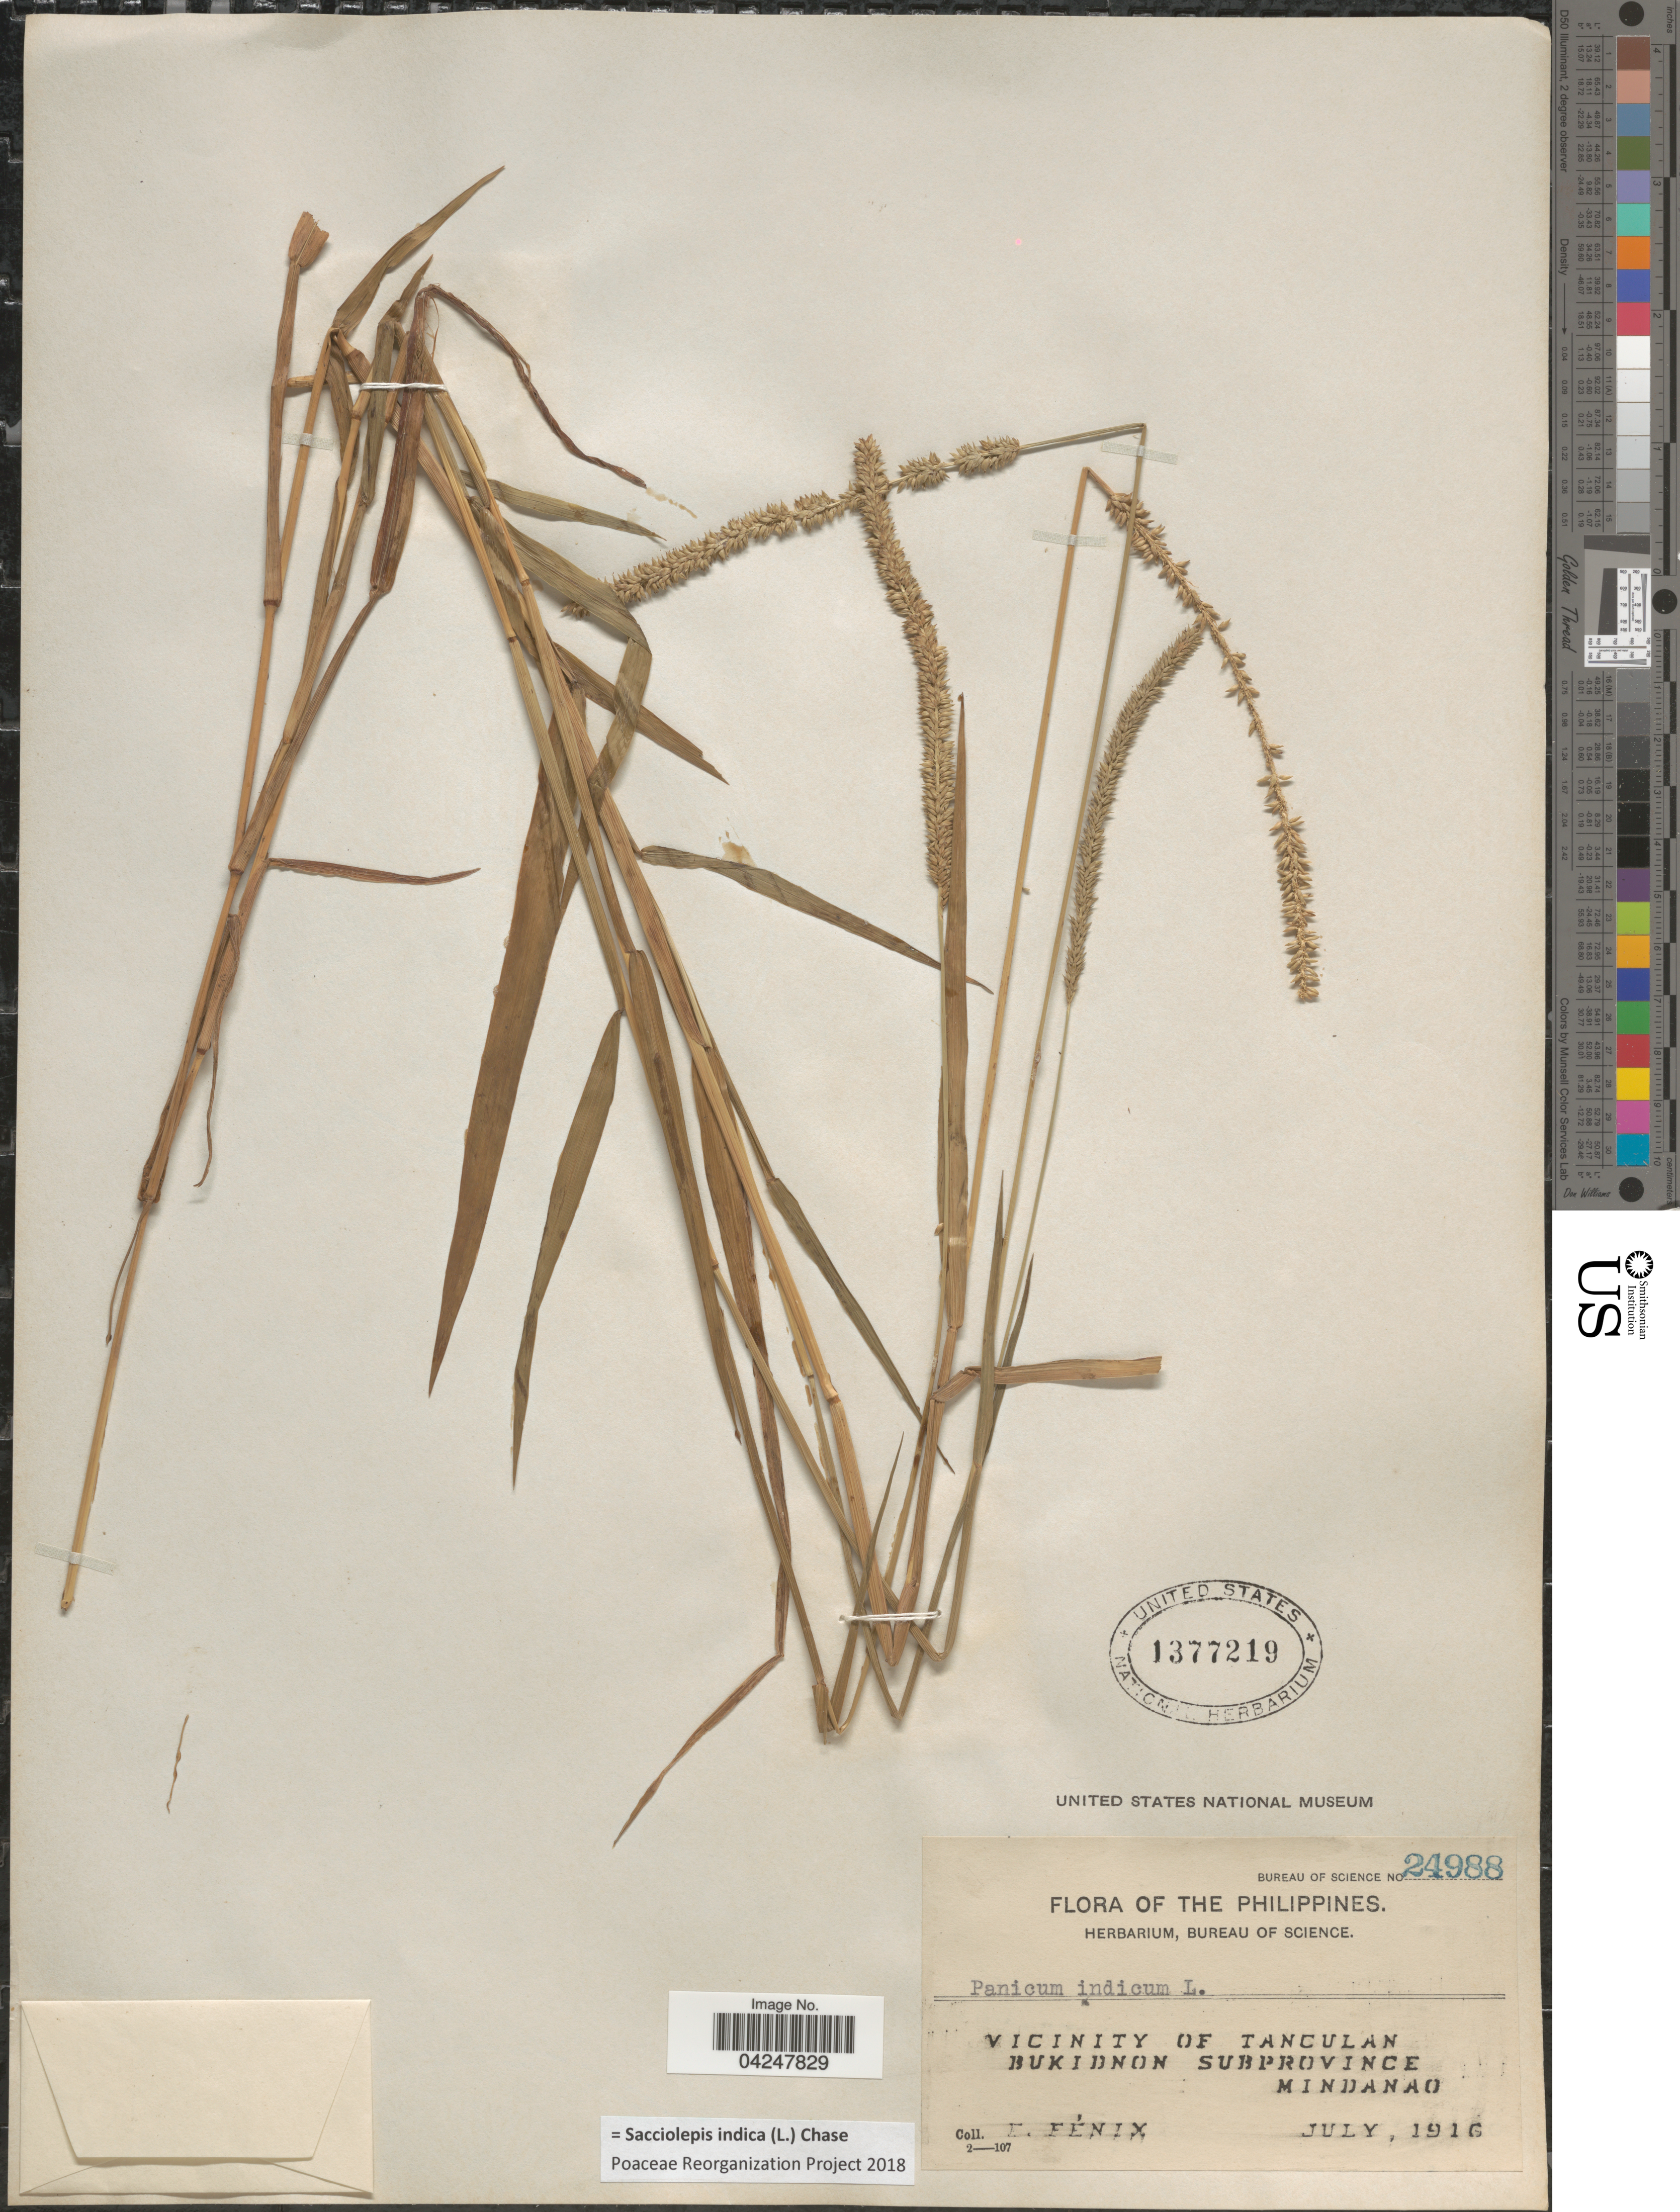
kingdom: Plantae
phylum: Tracheophyta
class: Liliopsida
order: Poales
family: Poaceae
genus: Sacciolepis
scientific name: Sacciolepis indica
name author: (L.) Chase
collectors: E. Fénix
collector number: Bureau Of Science 24988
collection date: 1916-07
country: Philippines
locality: Vicinity Of Tanculan. Bukidnon Subprovince. Mindanao.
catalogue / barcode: US 1377219